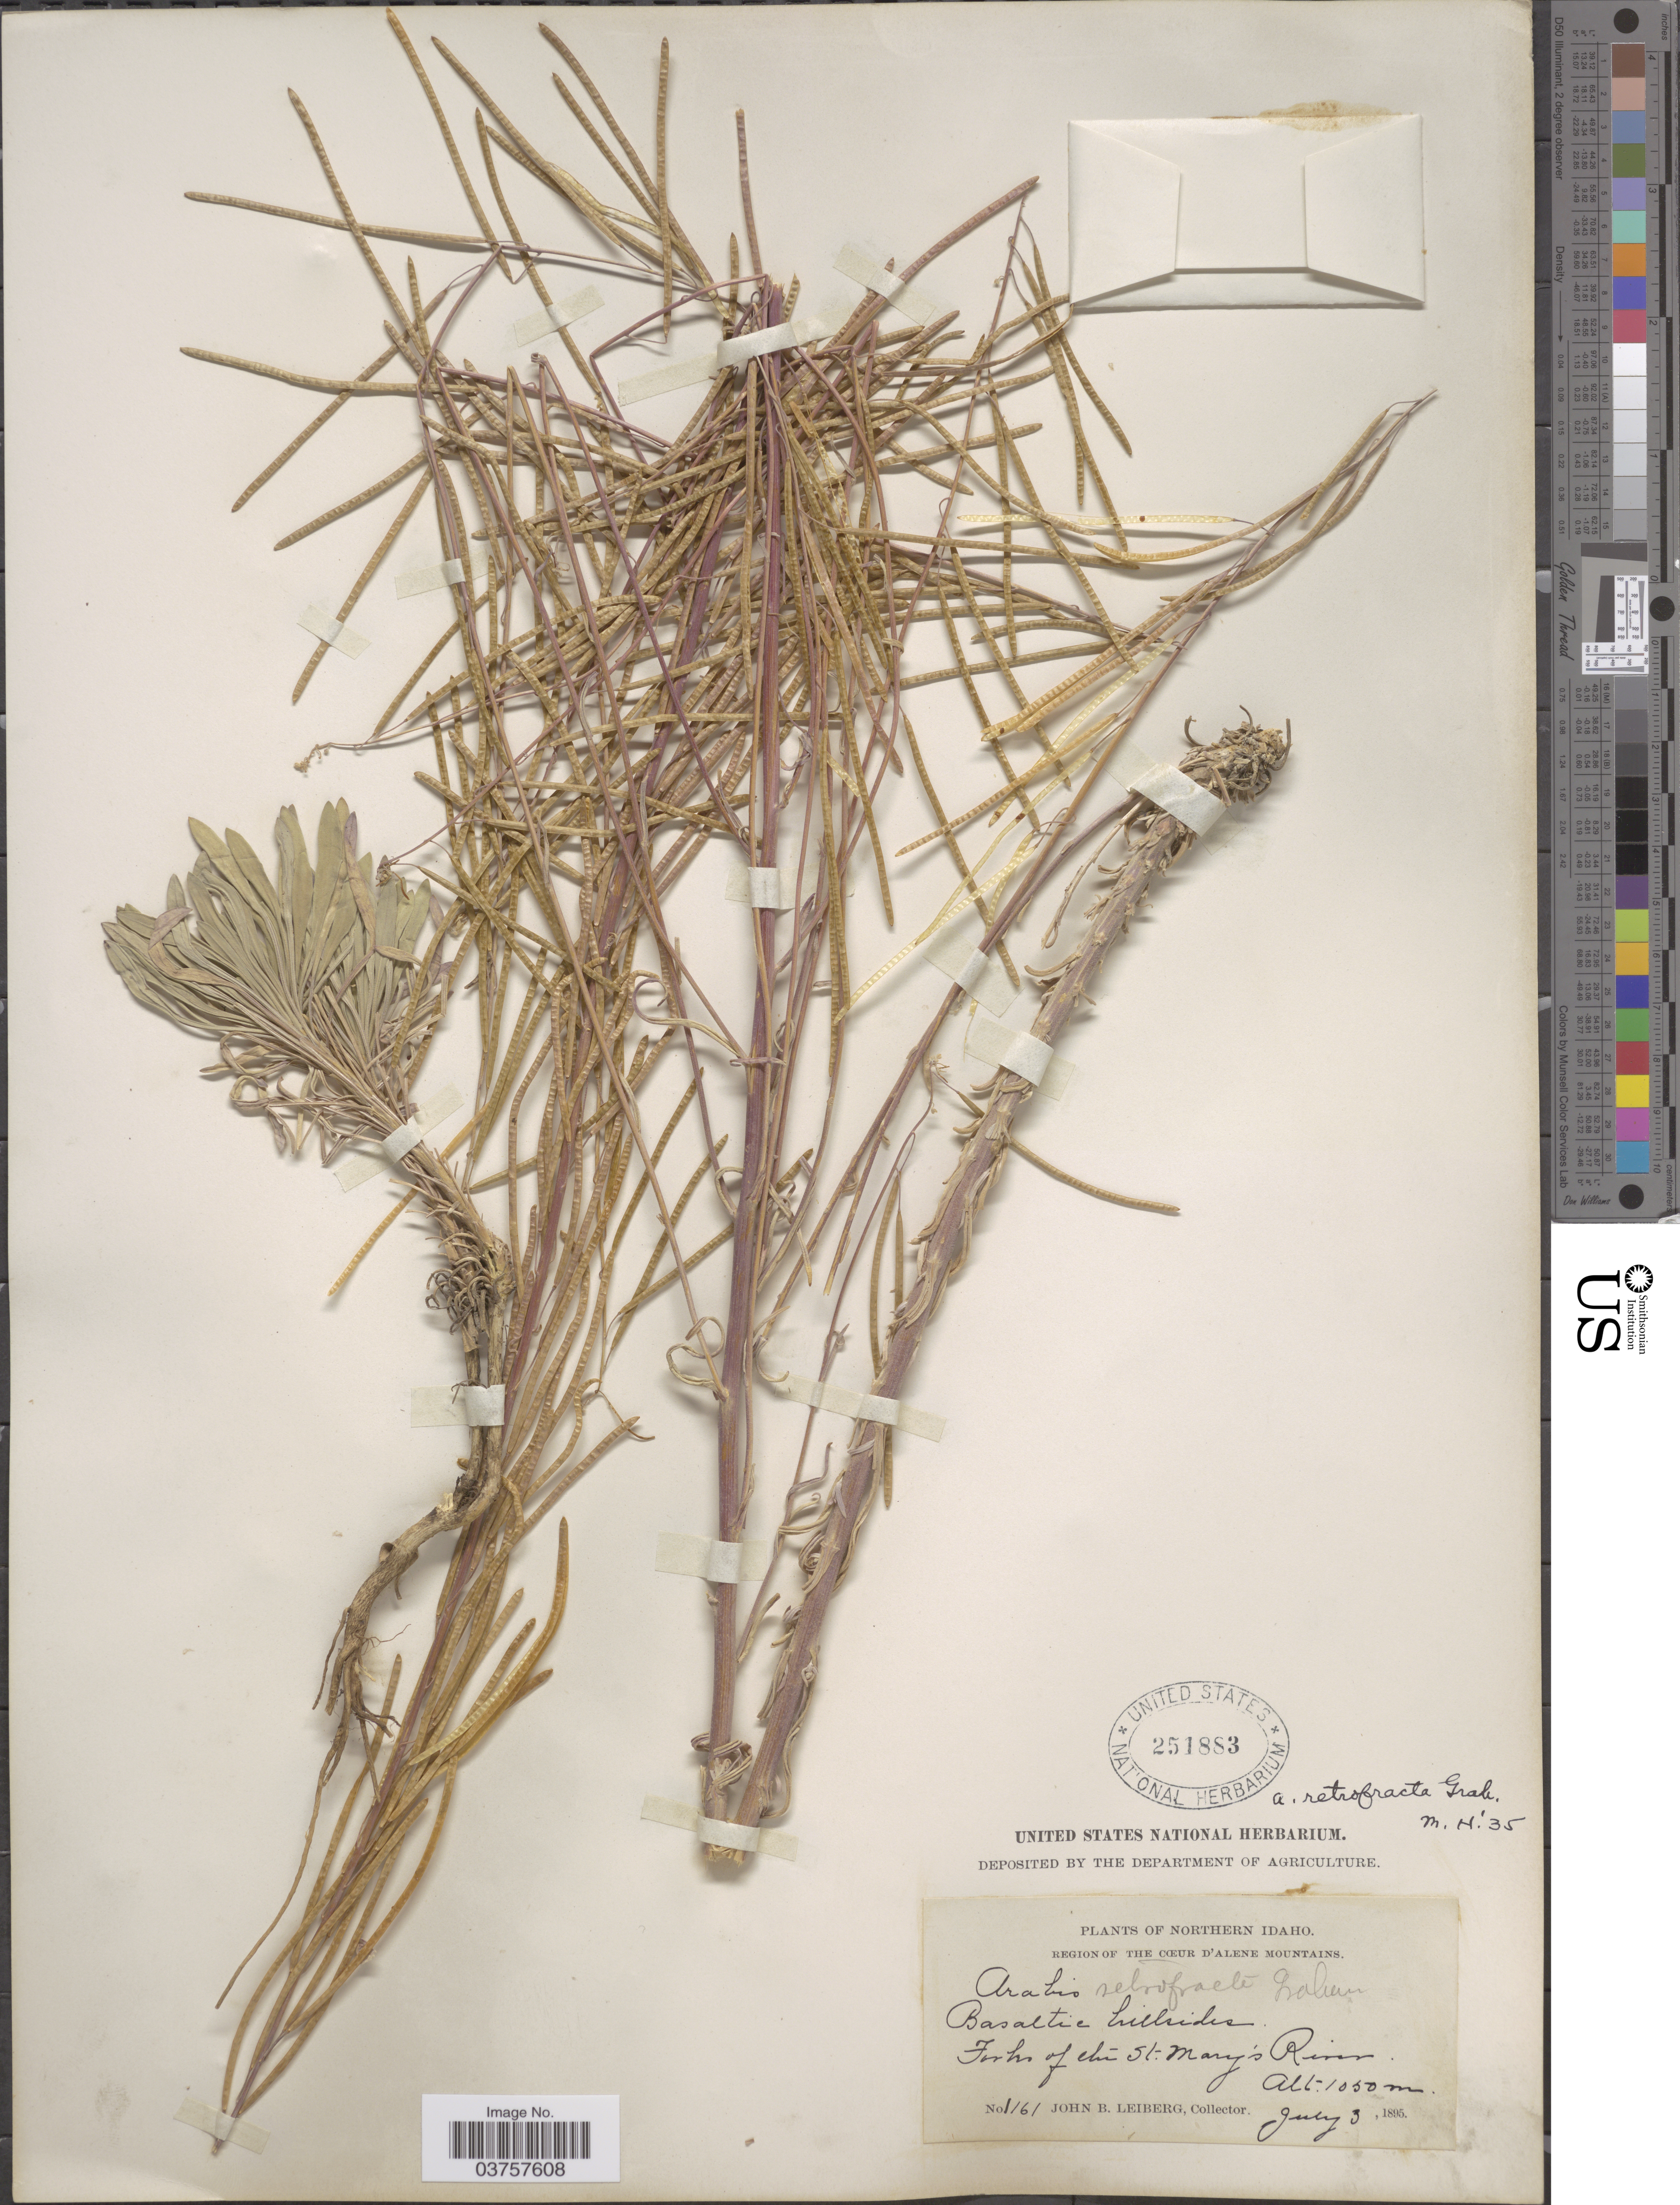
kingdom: Plantae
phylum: Tracheophyta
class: Magnoliopsida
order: Brassicales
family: Brassicaceae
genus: Arabis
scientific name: Arabis holboellii var. retrofracta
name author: Rydb.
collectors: J. B. Leiberg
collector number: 1161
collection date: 1895-07-03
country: United States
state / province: Idaho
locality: Northern Idaho, Region of the Cœur d'Alene Mountains. Basaltic hillsides, forks of the St. Mary's River [St. Maries River].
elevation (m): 1050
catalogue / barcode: US 251883